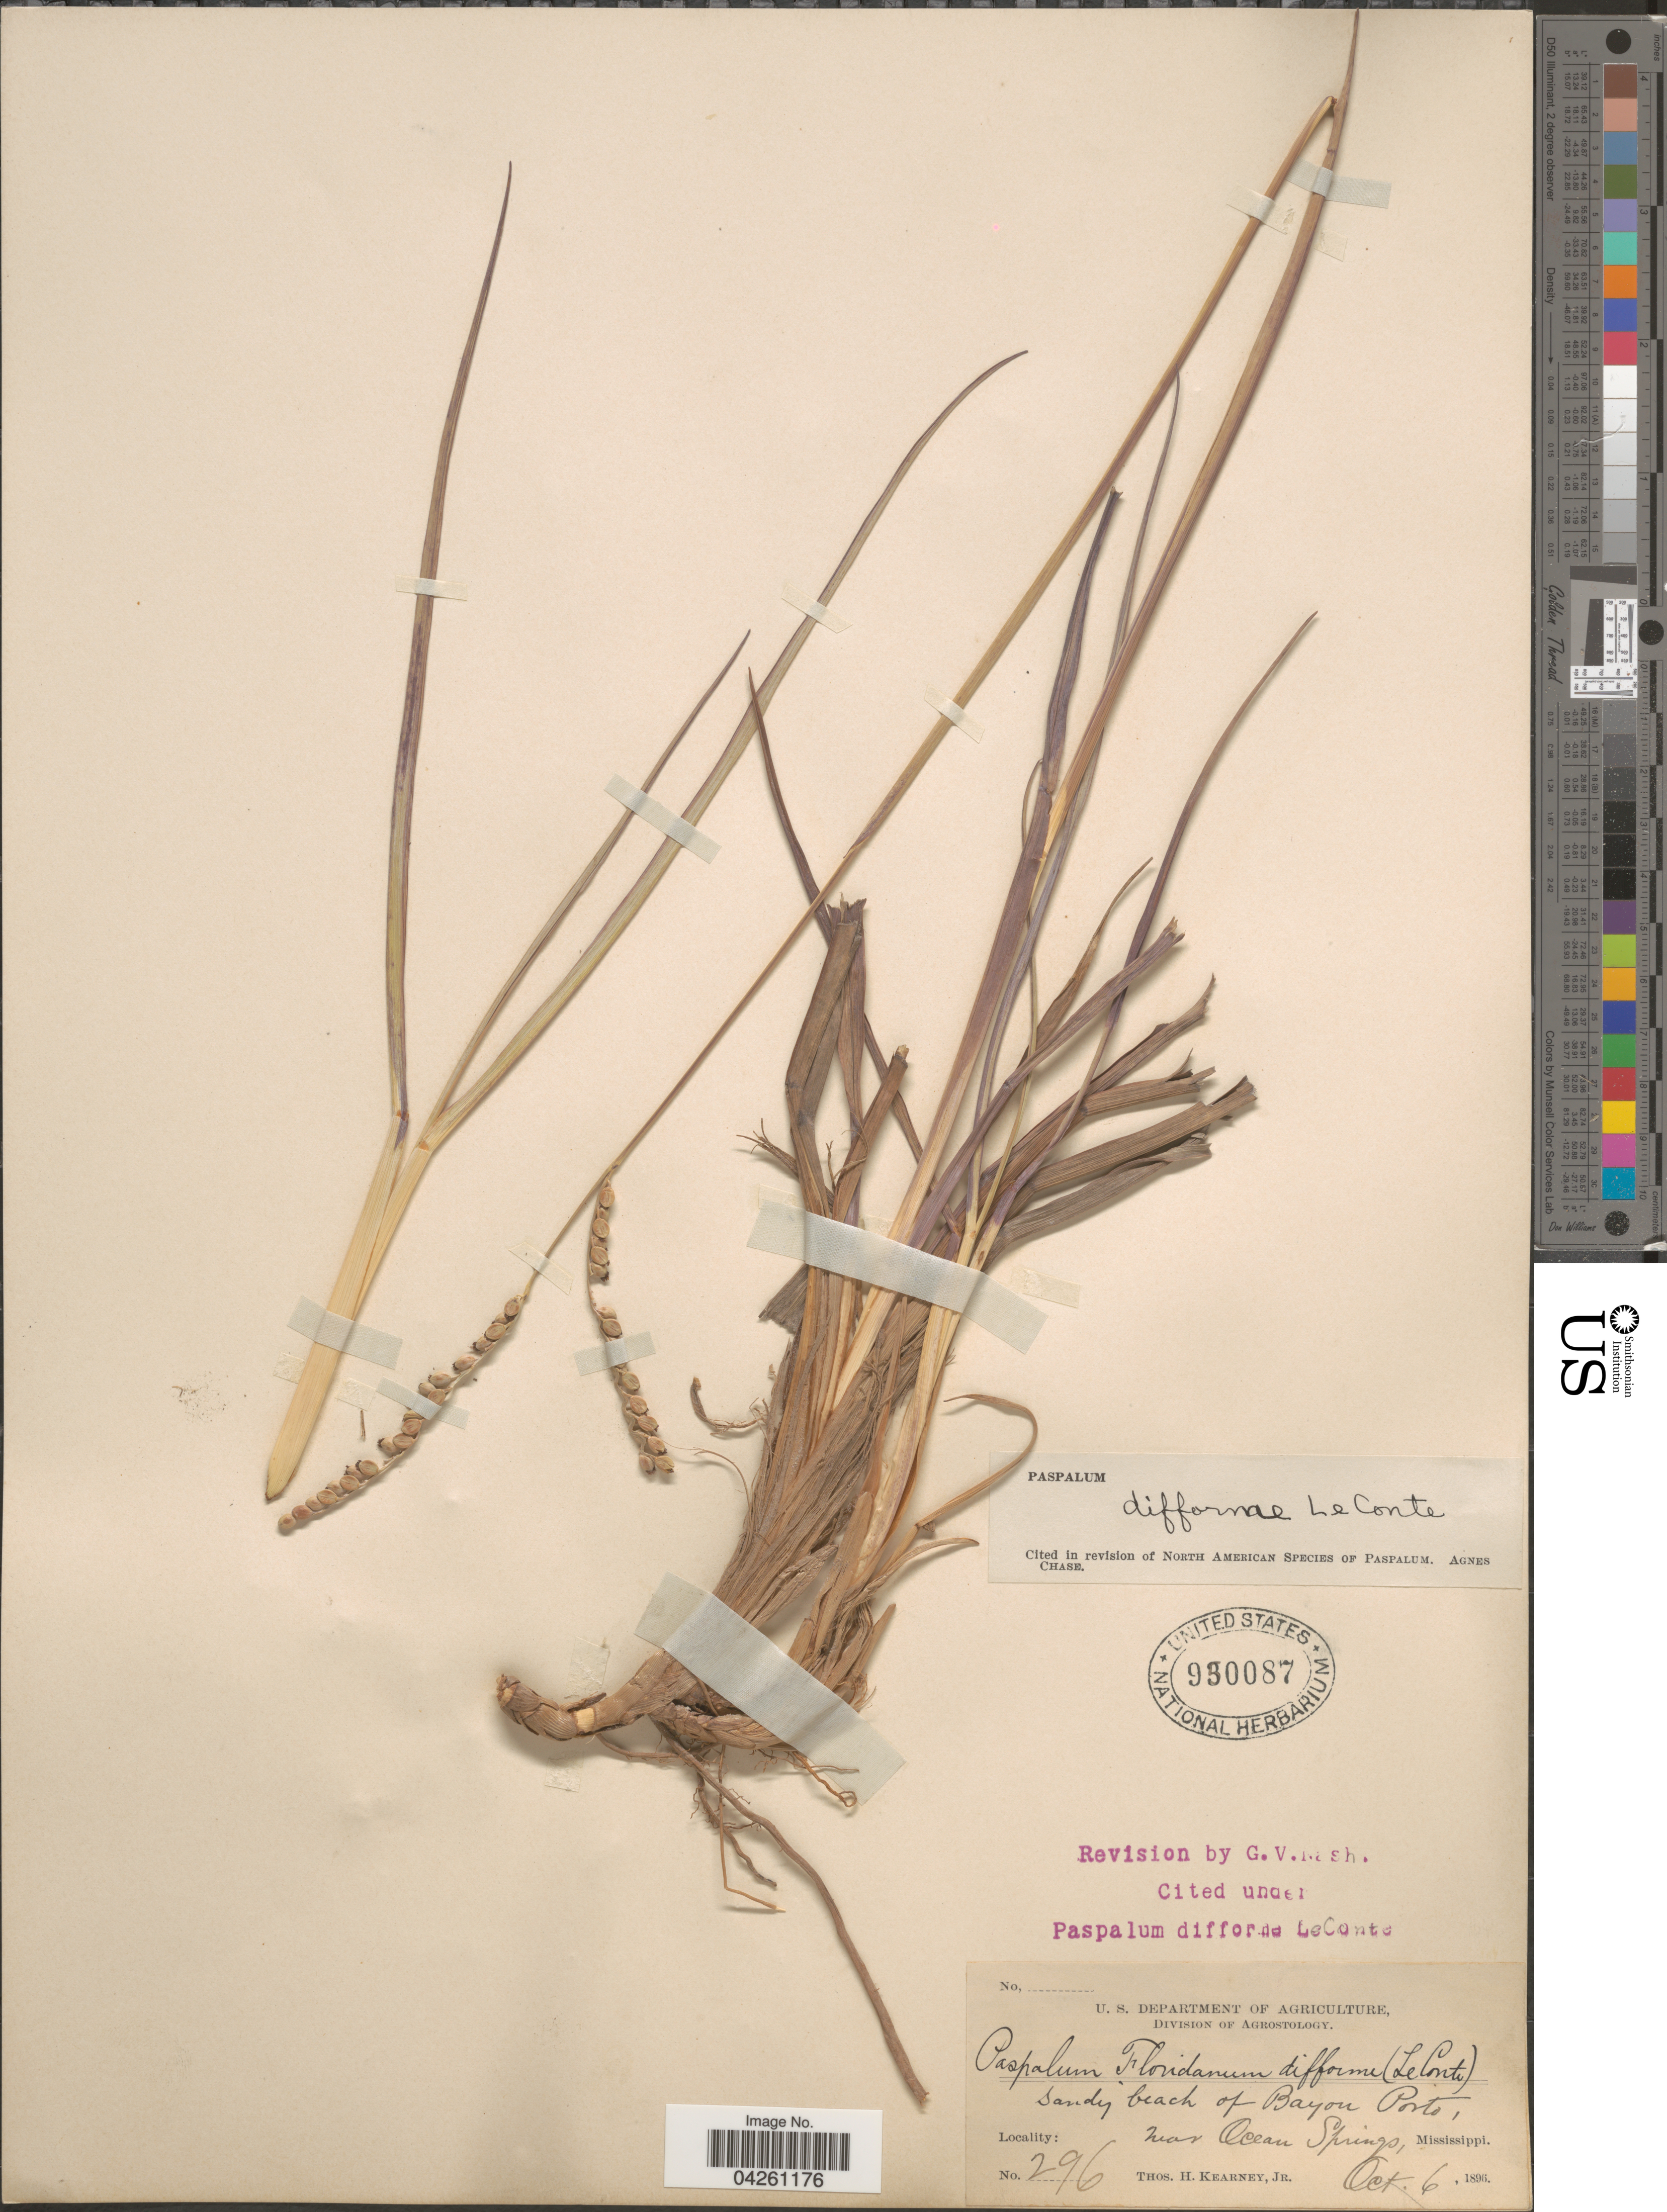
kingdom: Plantae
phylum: Tracheophyta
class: Liliopsida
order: Poales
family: Poaceae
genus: Paspalum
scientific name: Paspalum difforme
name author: Leconte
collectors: T. H. Kearney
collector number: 296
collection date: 1896-10-06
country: United States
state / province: Mississippi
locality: Sandy beach of Bayon Porto, near Ocean Springs.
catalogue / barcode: US 950087